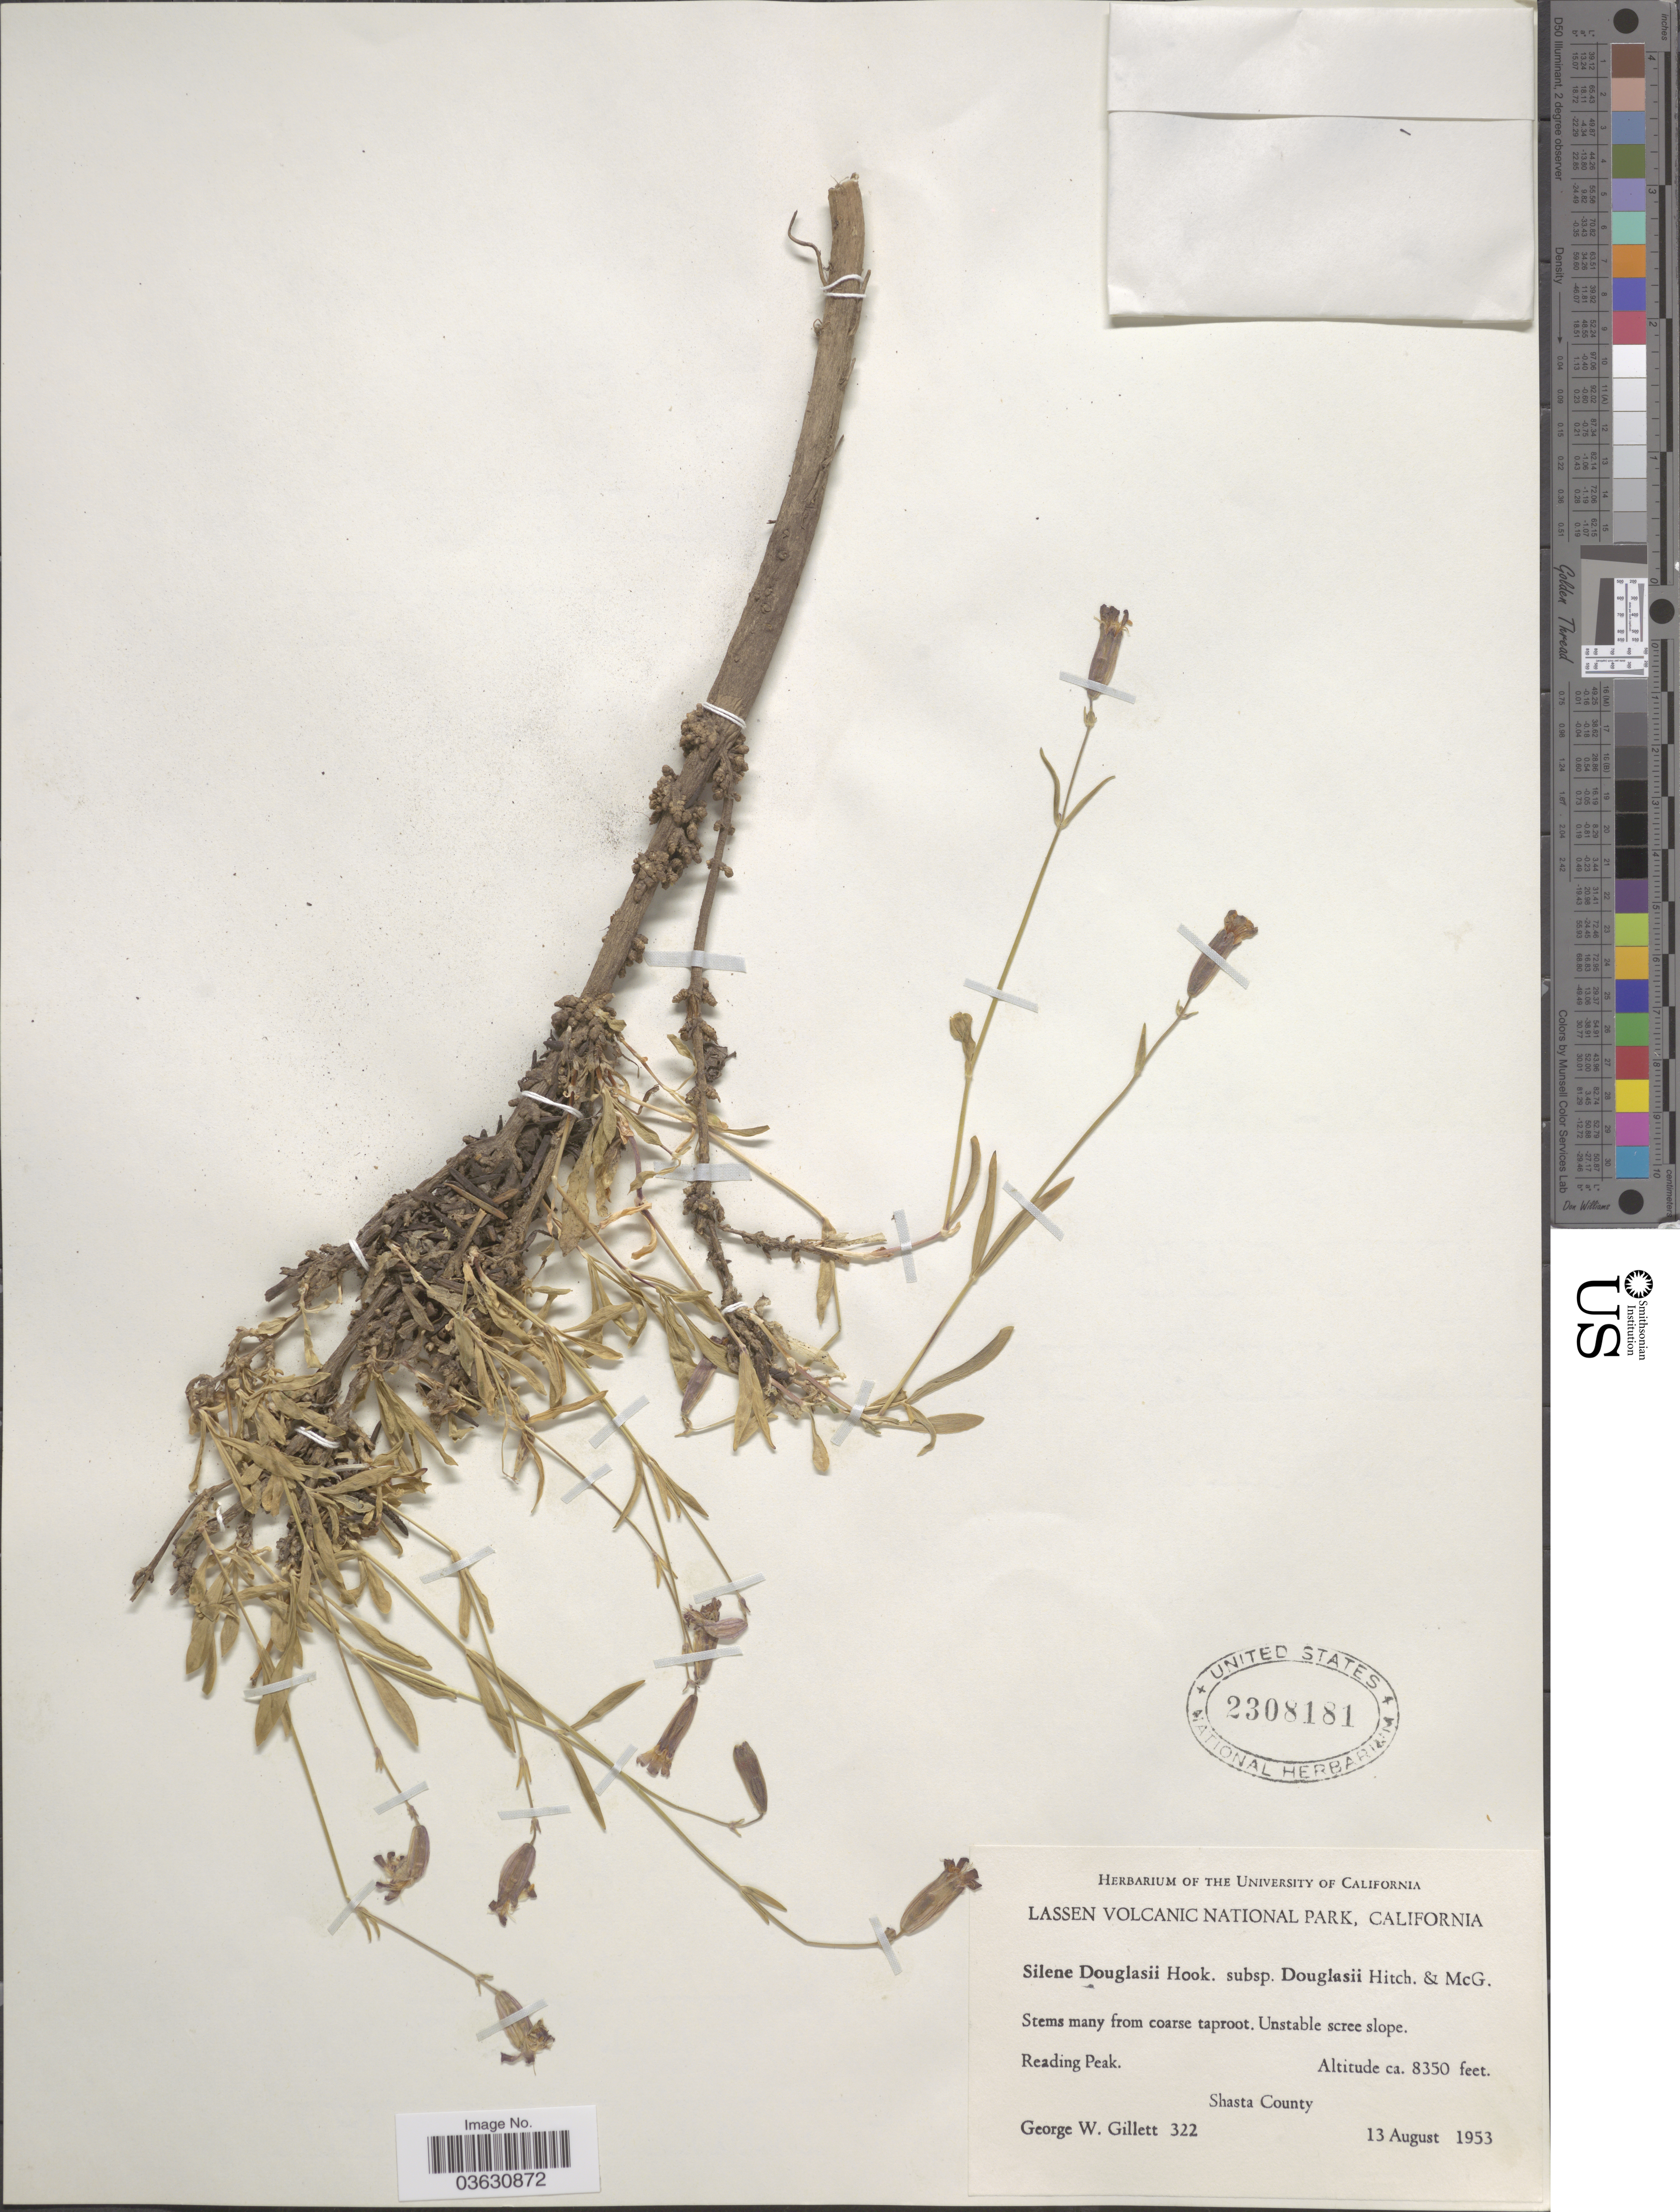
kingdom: Plantae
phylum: Tracheophyta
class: Magnoliopsida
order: Caryophyllales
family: Caryophyllaceae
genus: Silene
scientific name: Silene douglasii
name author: Hook.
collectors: G. Gillett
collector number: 322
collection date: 1953-08-13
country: United States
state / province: California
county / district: Shasta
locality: Lassen Volcanic National Park. Reading Peak. Shasta County.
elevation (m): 2545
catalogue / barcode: US 2308181